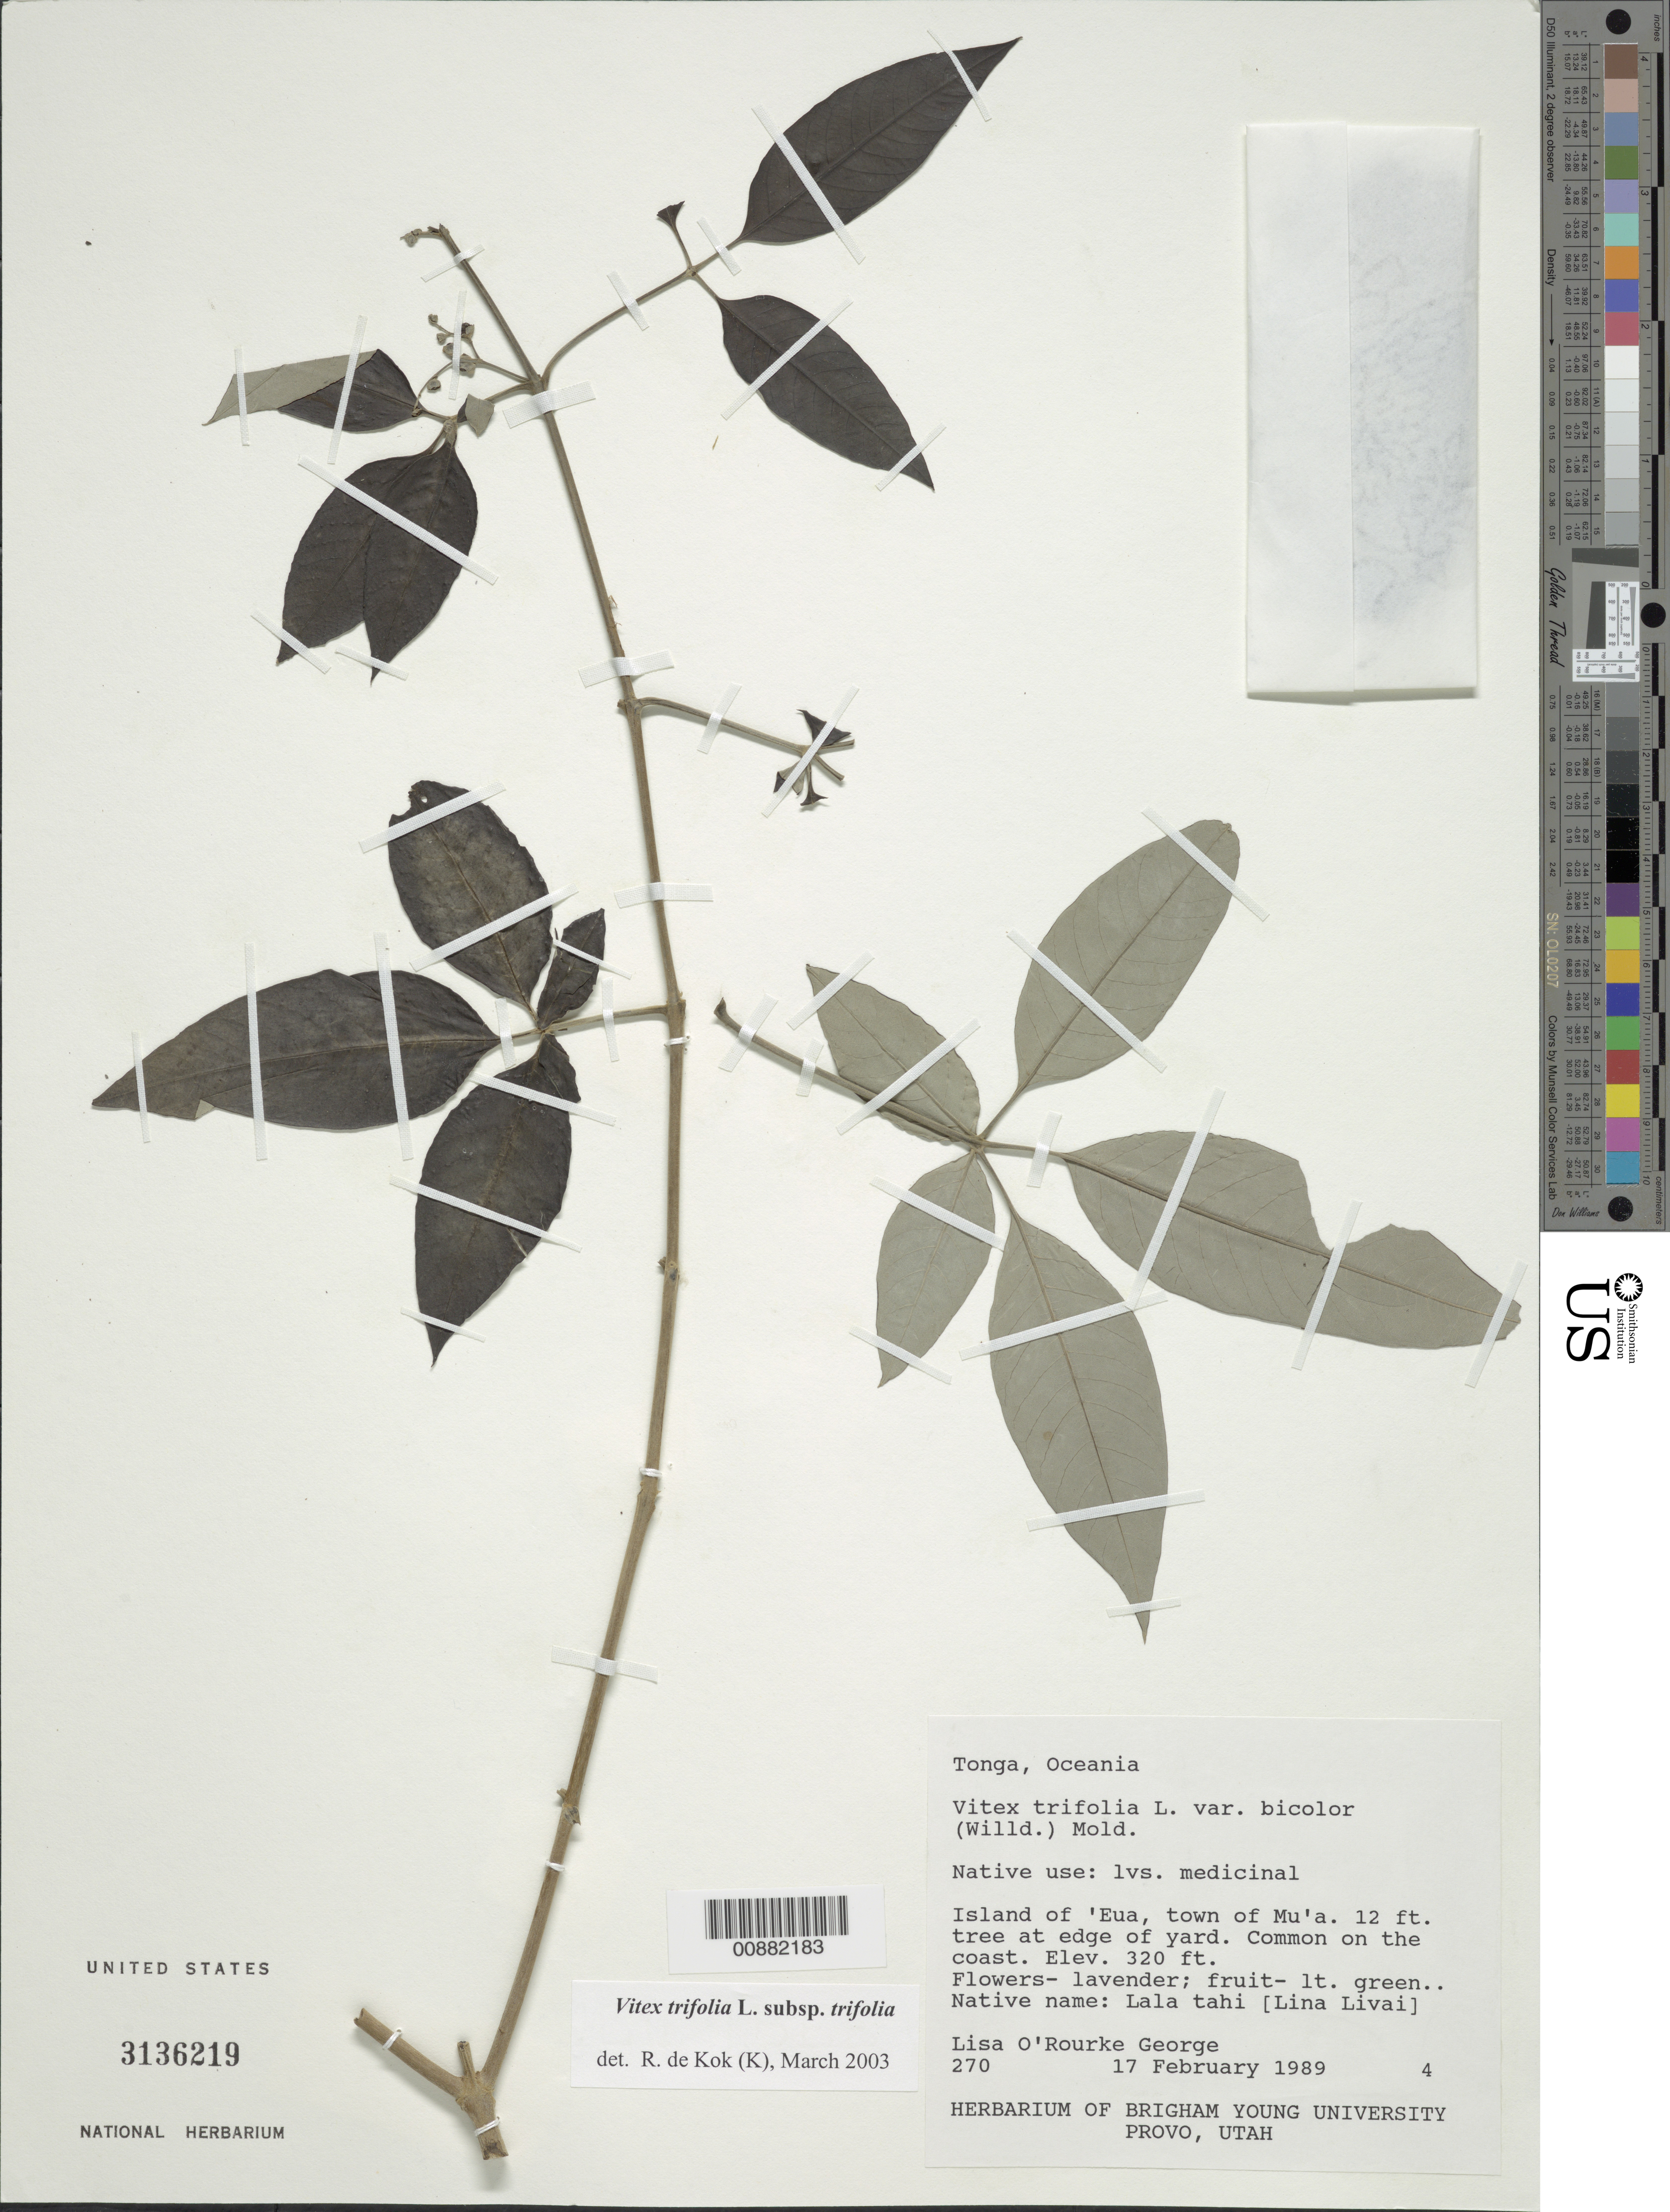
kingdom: Plantae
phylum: Tracheophyta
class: Magnoliopsida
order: Lamiales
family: Lamiaceae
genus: Vitex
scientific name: Vitex trifolia var. trifolia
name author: L.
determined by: Kok, R. de, (K)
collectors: L. George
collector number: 270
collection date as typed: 17 Feb 1989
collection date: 1989-02-17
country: Tonga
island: Eua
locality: Island of 'Eua, town of Mu'a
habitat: on the coast.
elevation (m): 98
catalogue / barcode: US 3136219